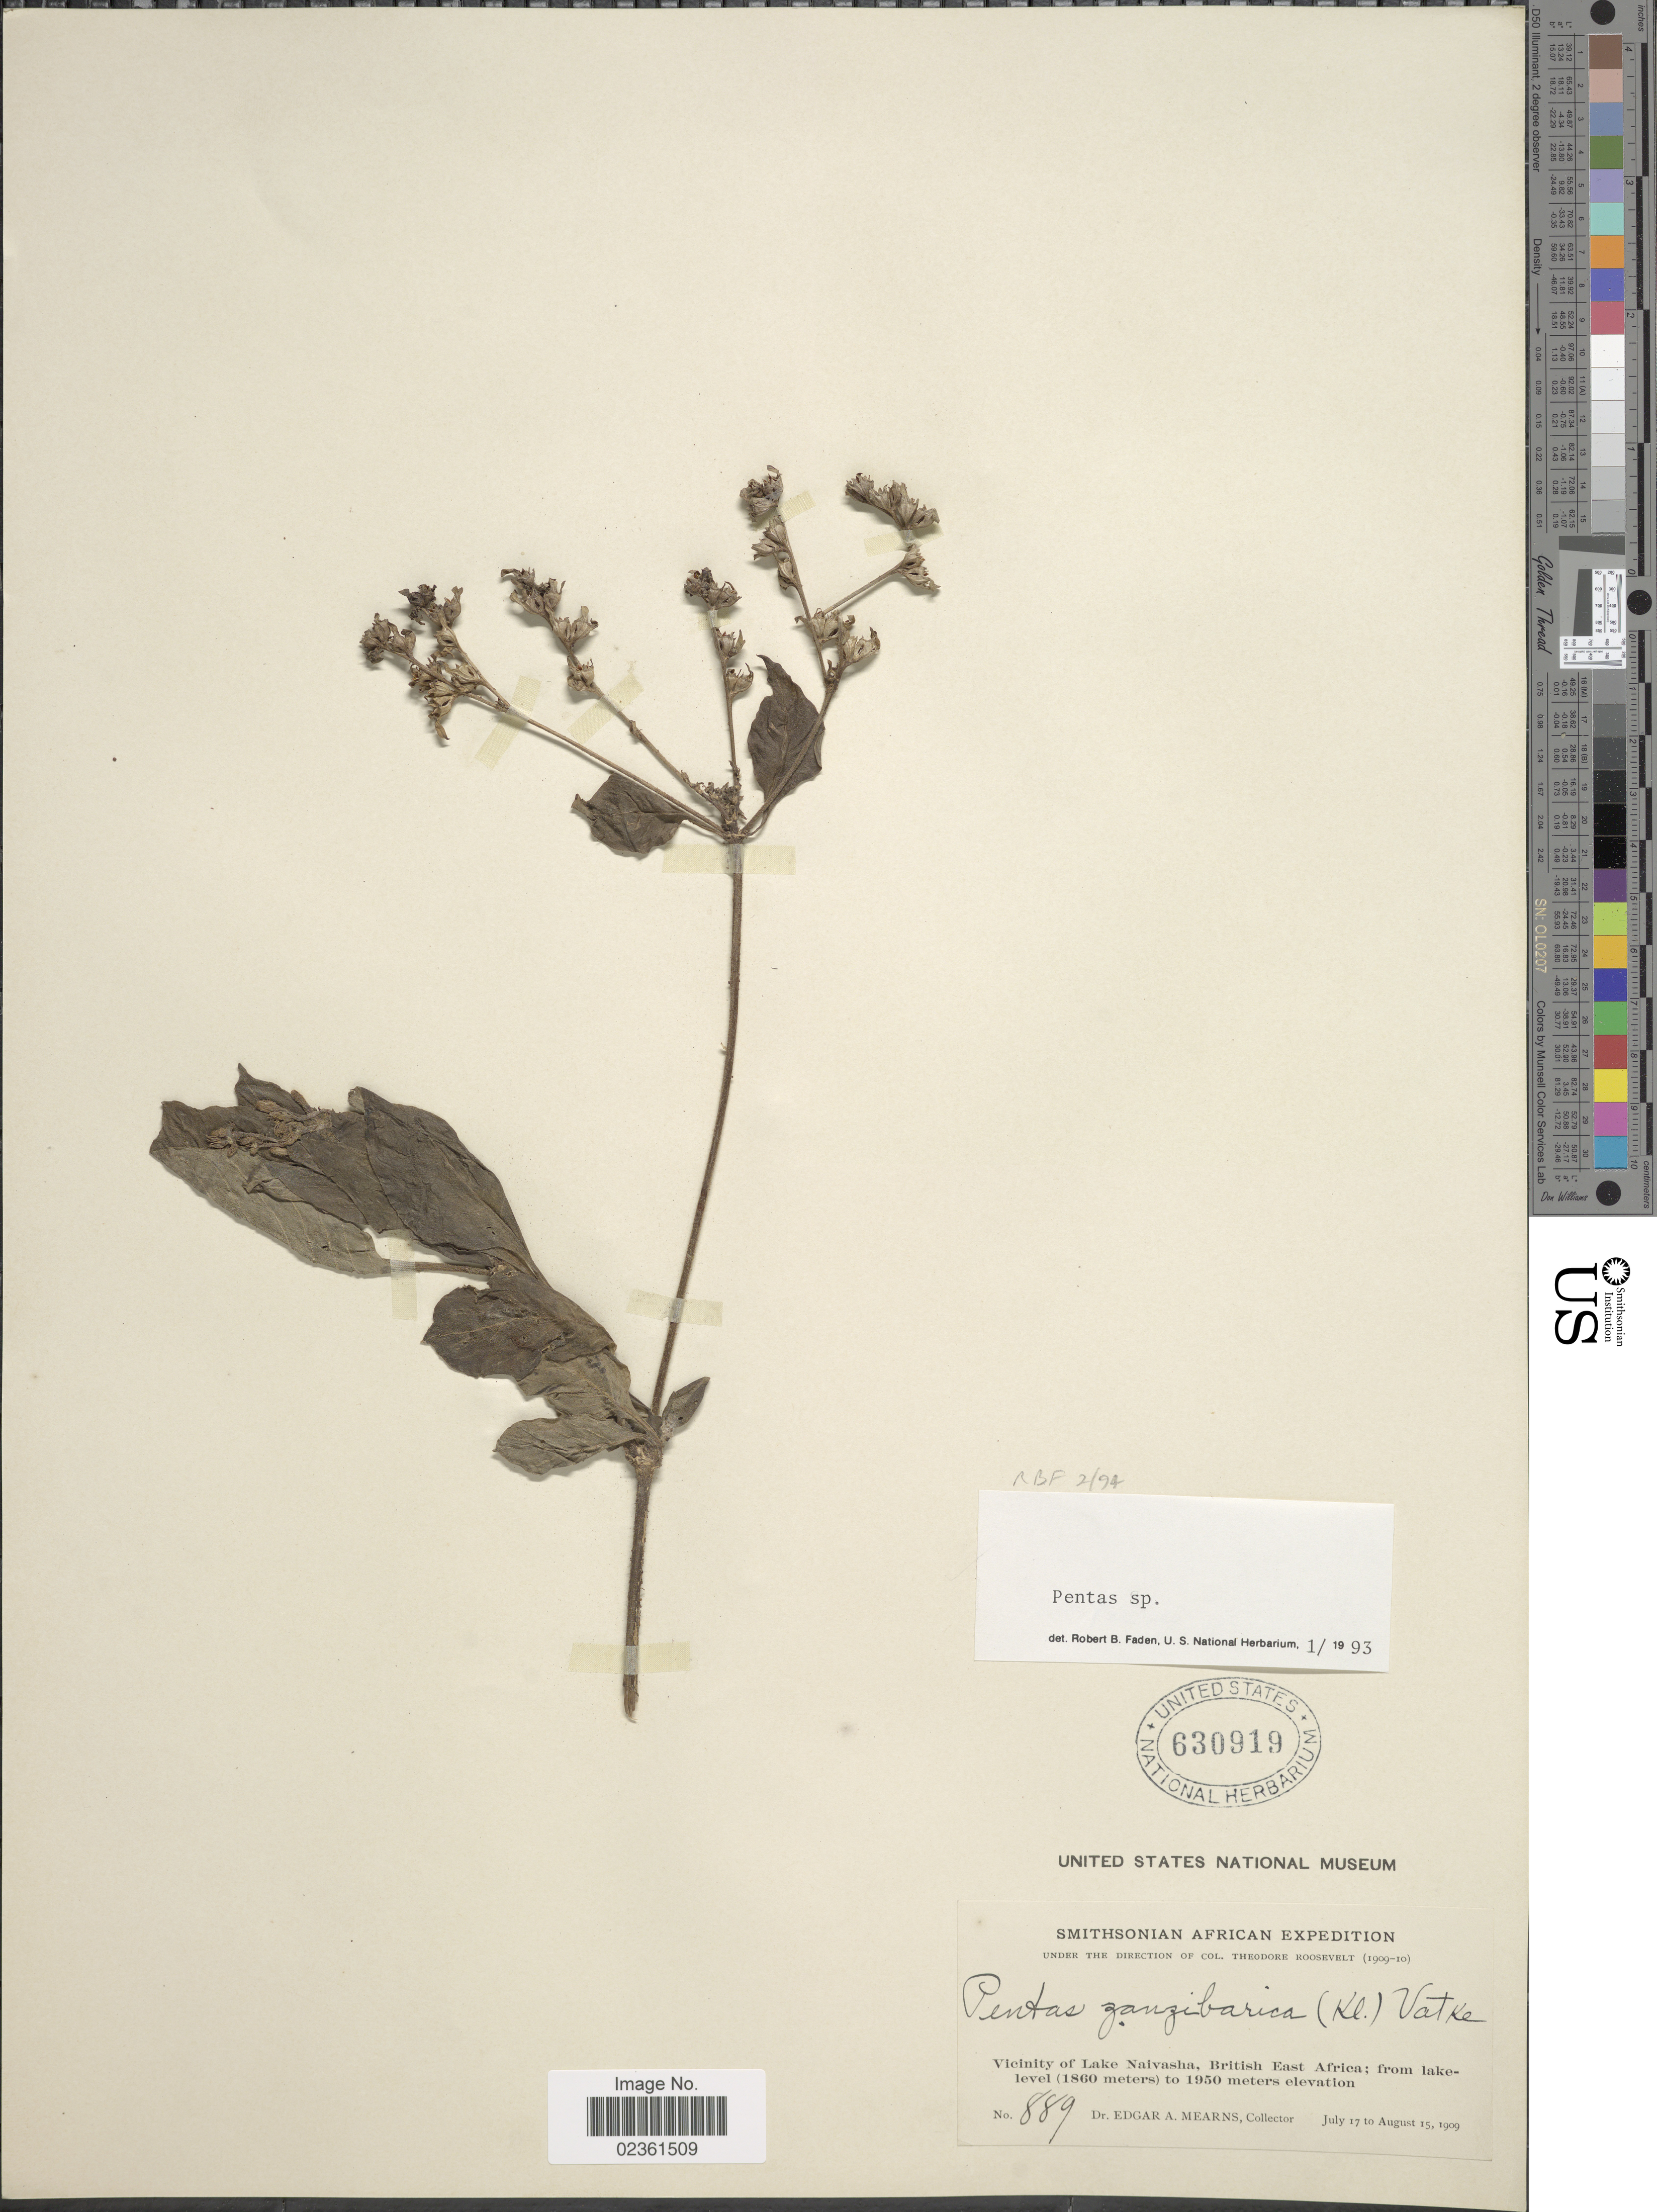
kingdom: Plantae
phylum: Tracheophyta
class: Magnoliopsida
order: Gentianales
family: Rubiaceae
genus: Pentas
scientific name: Pentas zanzibarica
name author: (Klotzsch) Vatke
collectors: E. A. Mearns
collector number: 889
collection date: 1909-07-17/1909-08-15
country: Kenya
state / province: Nakuru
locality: Vicinity of Lake Naivasha, British East Africa.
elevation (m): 1860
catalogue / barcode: US 630919